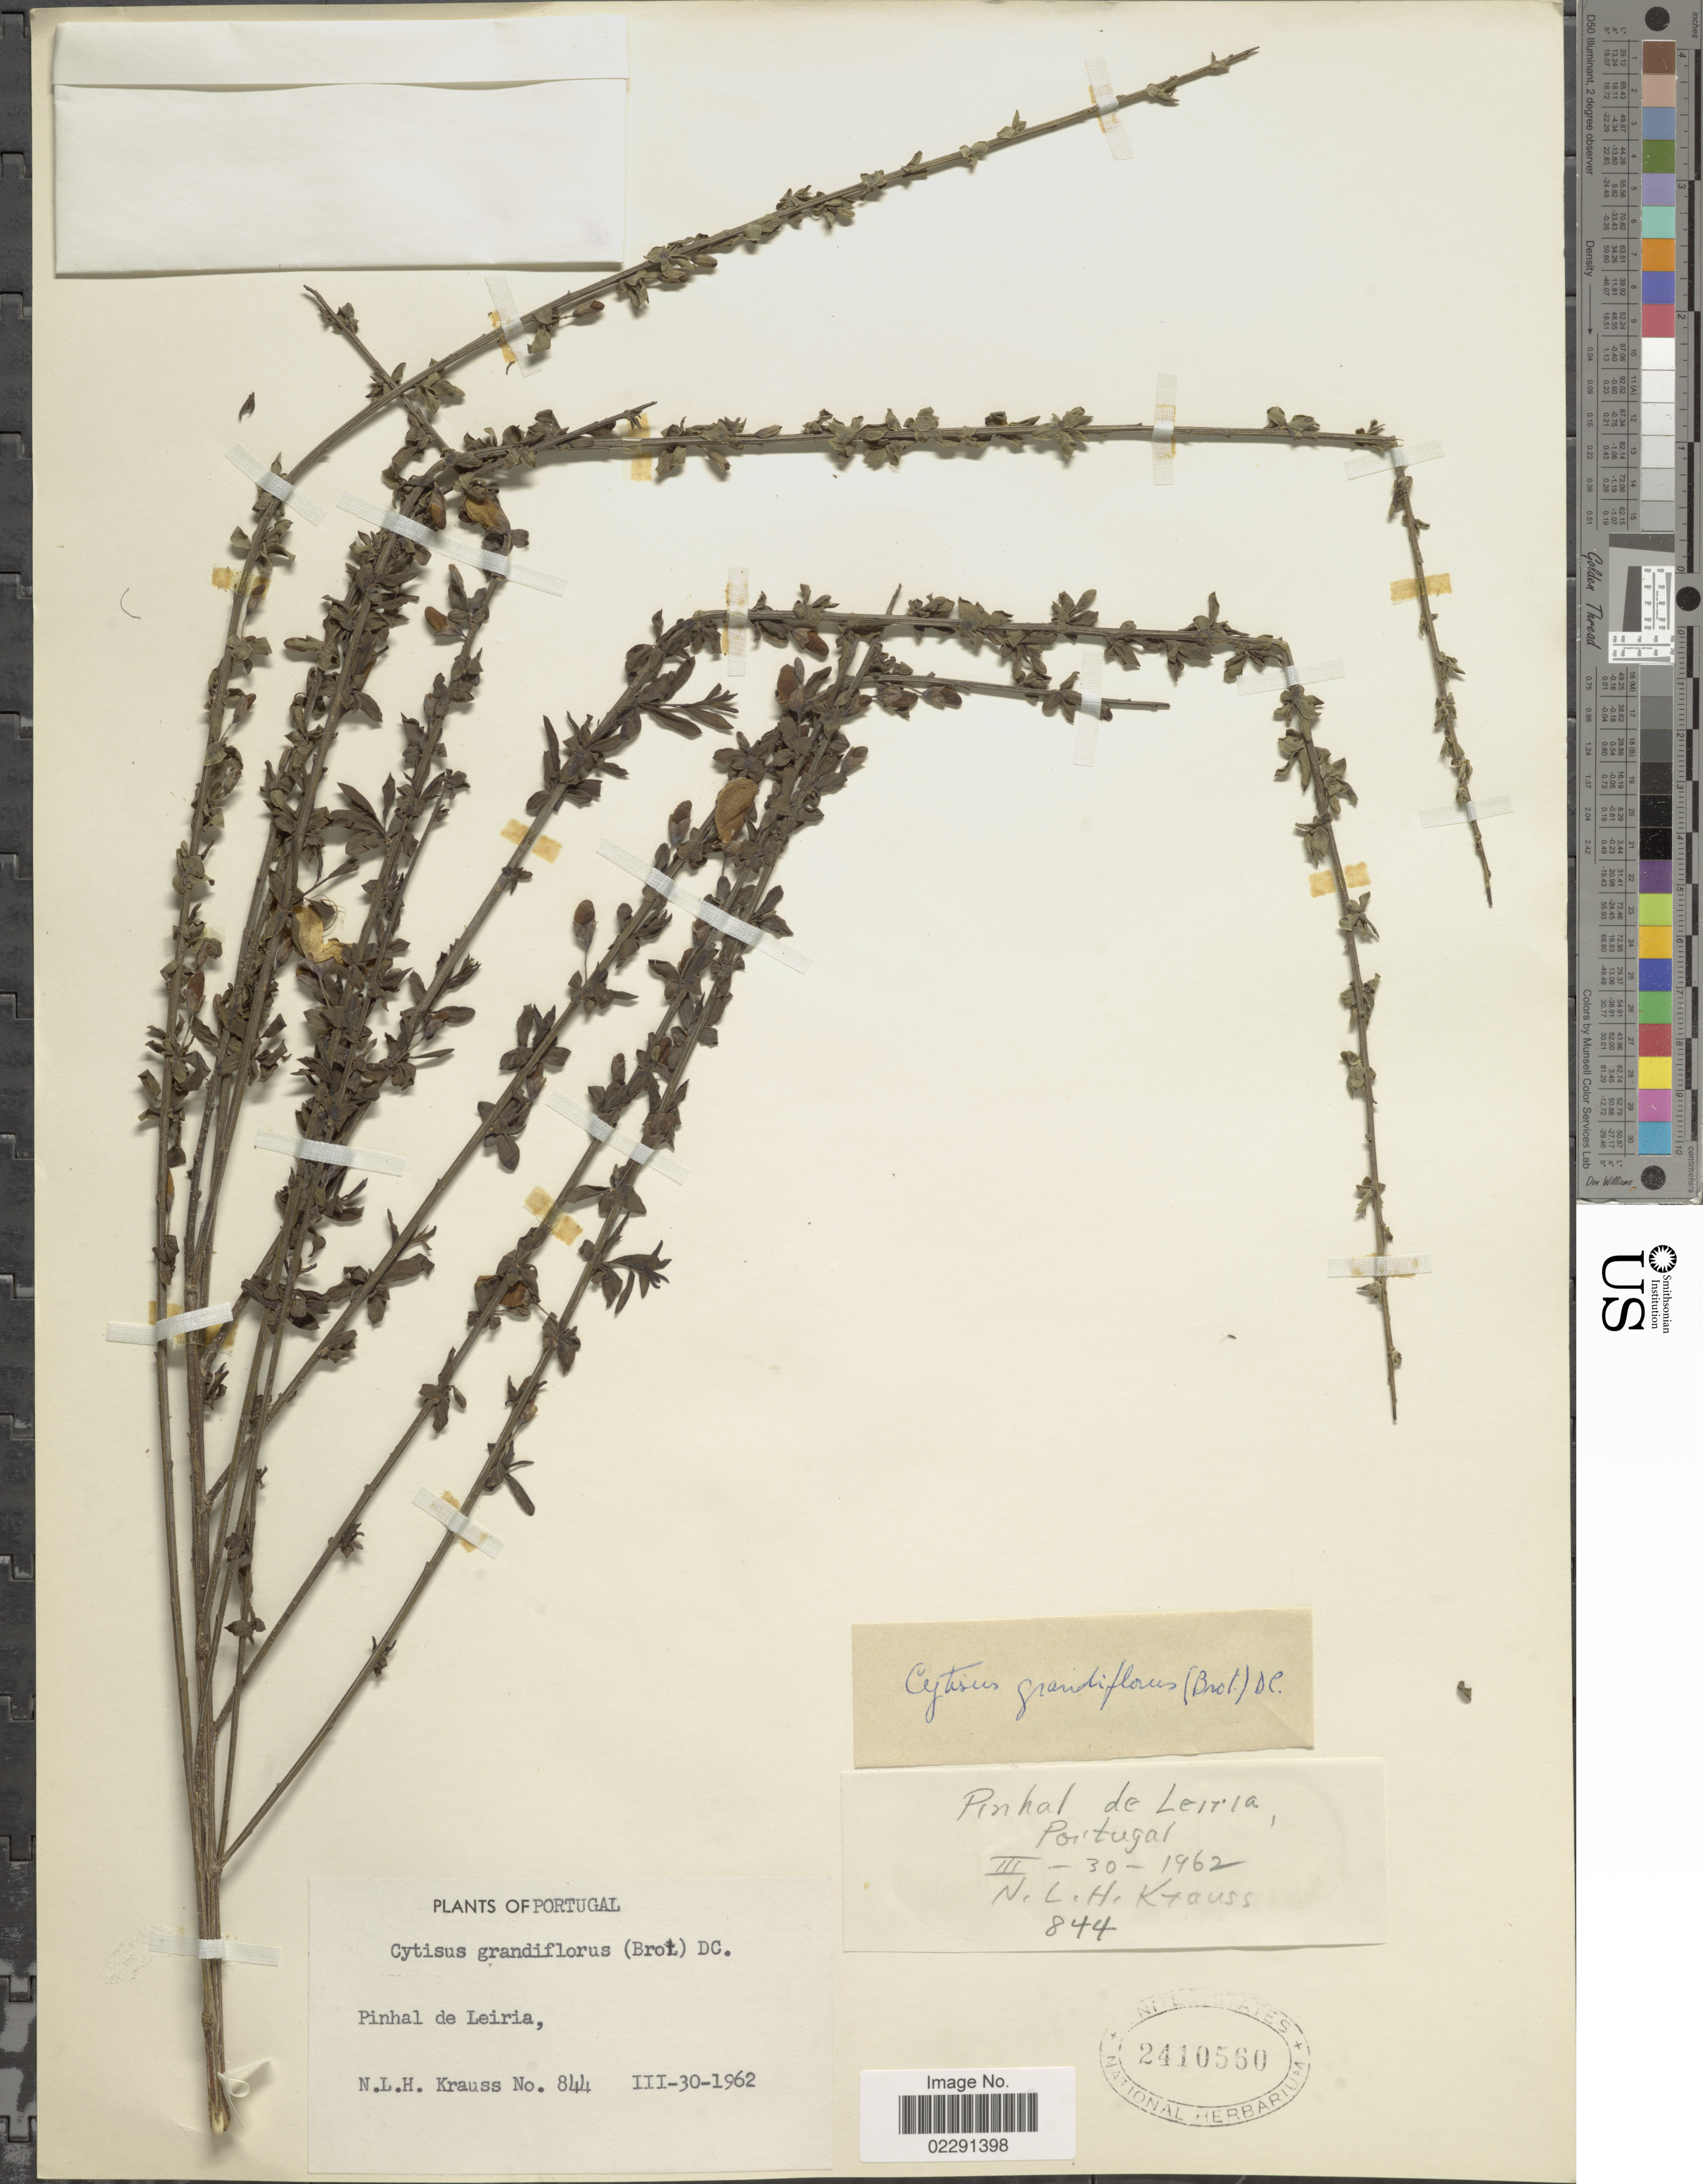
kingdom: Plantae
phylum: Tracheophyta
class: Magnoliopsida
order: Fabales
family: Fabaceae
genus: Cytisus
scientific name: Cytisus grandiflorus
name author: DC.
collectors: N. Krauss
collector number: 844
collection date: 1962-03-30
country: Portugal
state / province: Leiria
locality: Pinhal de Leiria.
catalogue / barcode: US 2410560